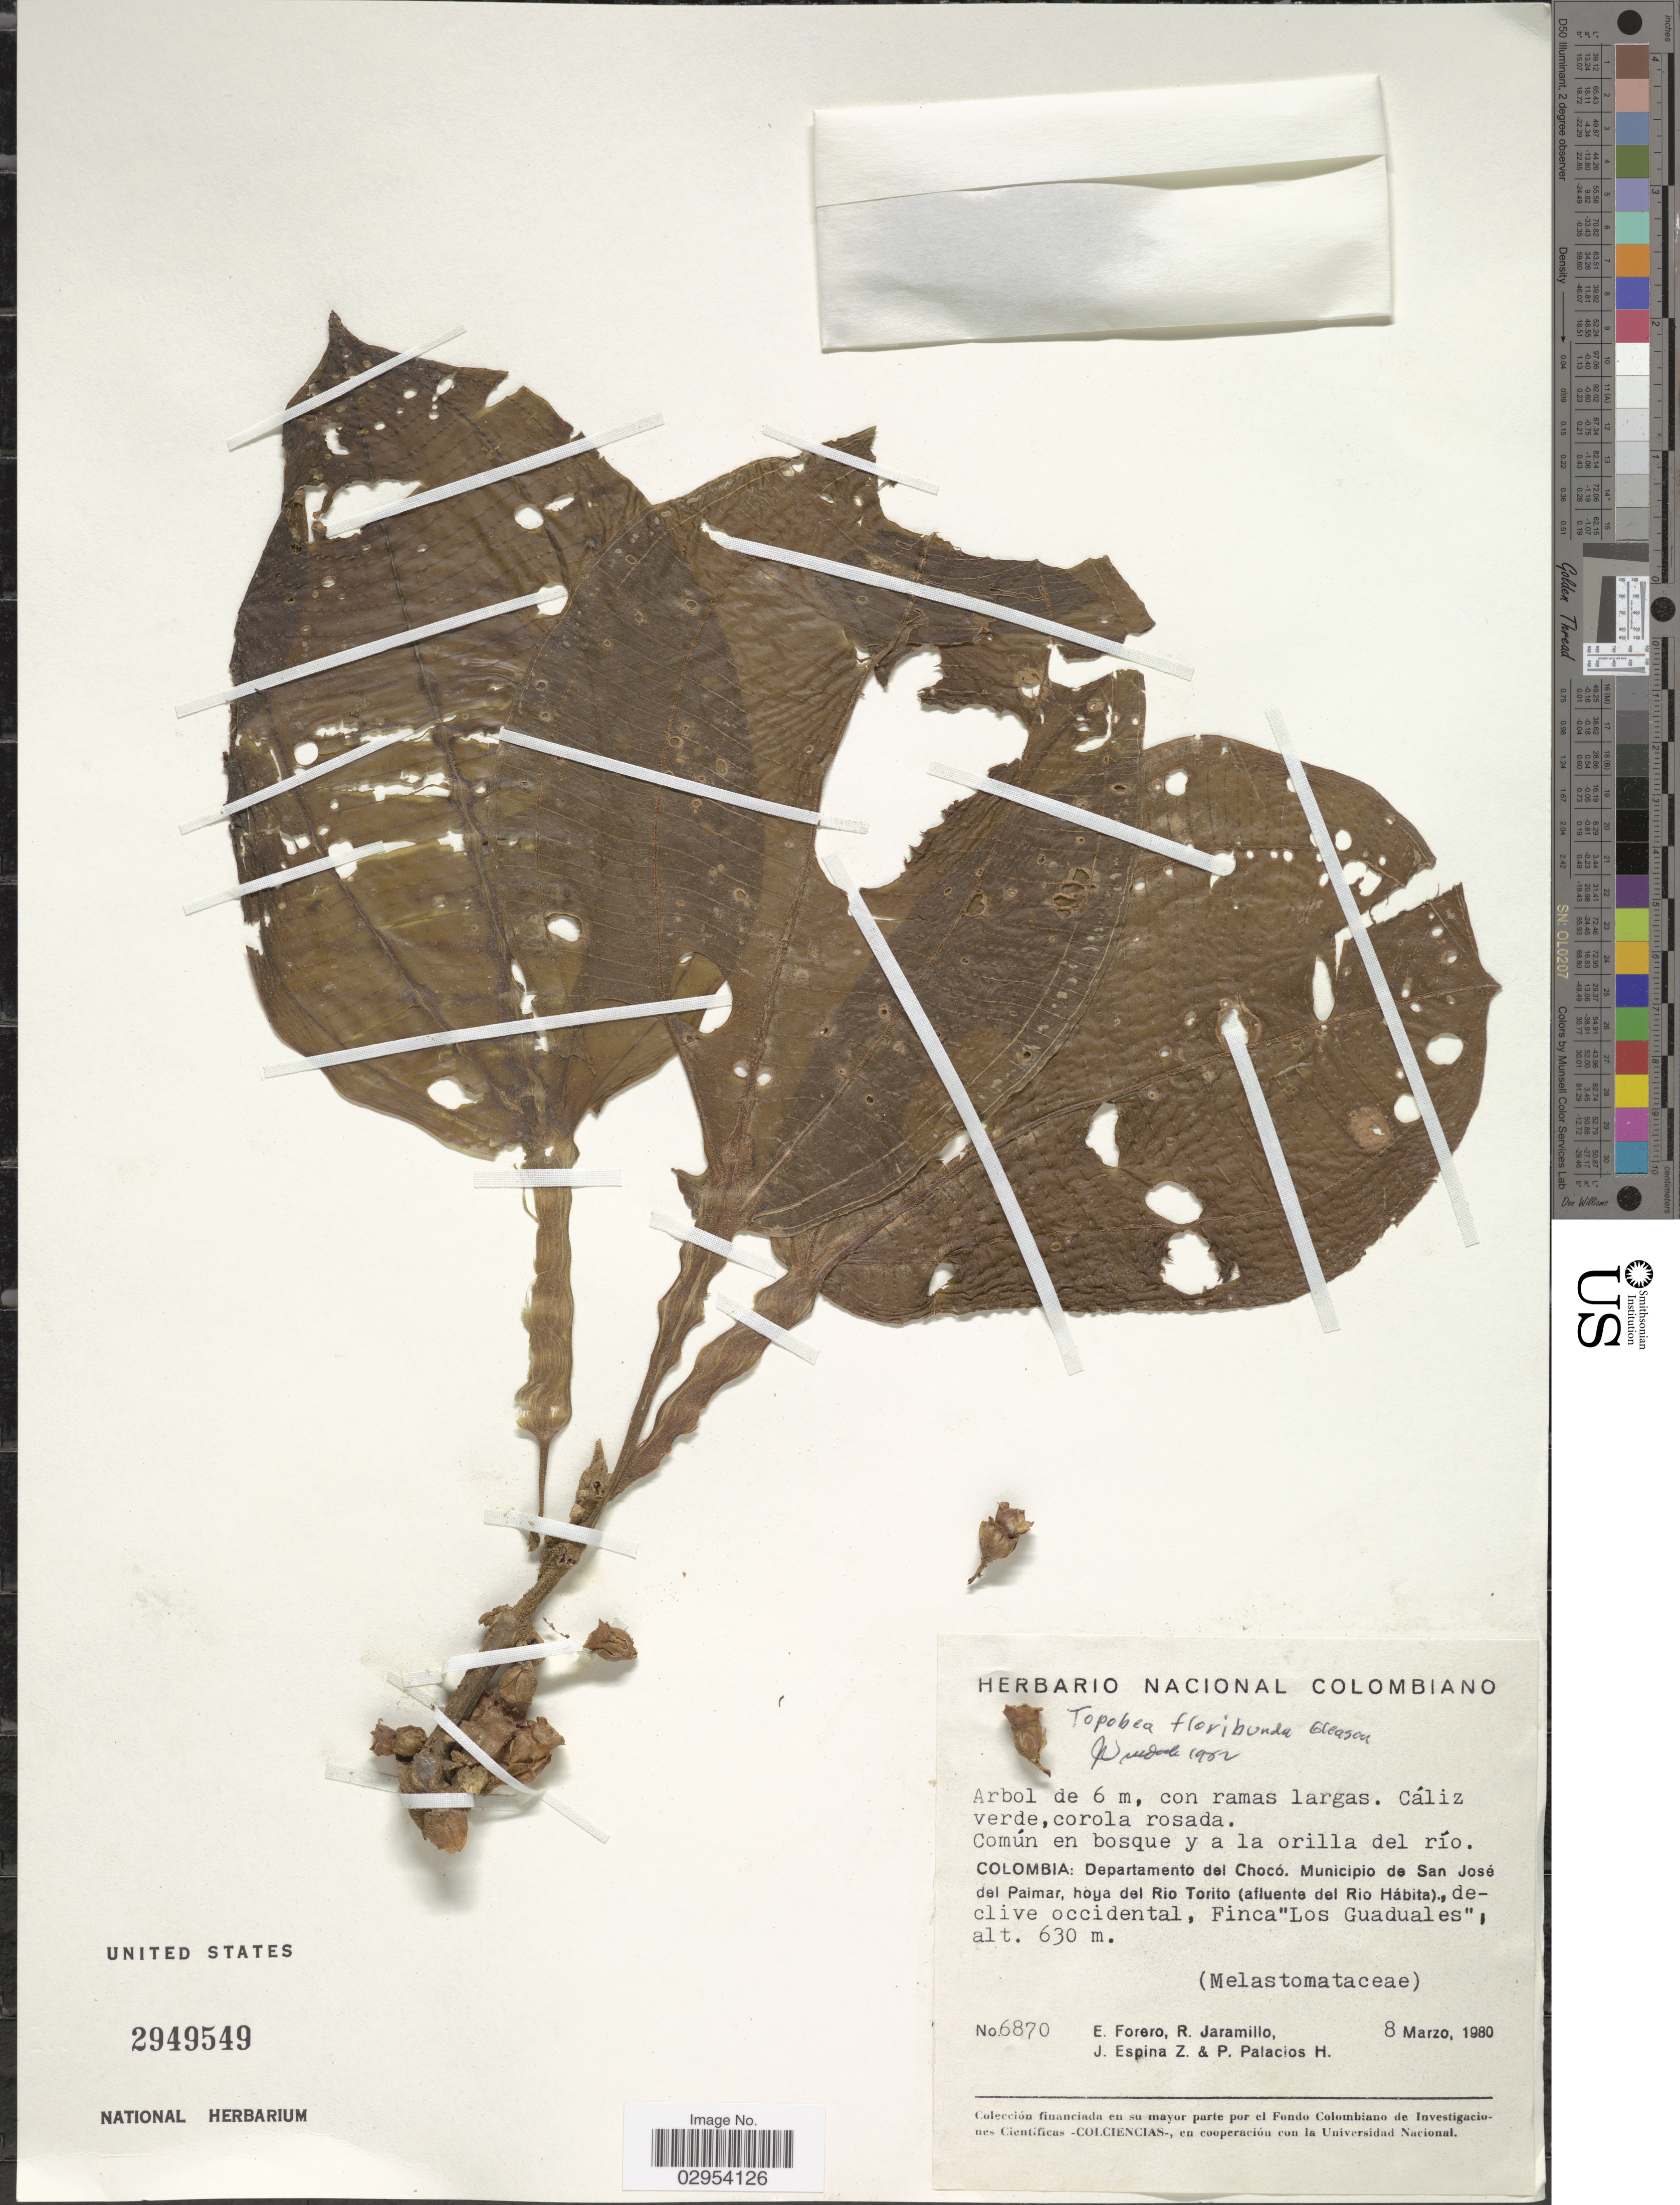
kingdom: Plantae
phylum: Tracheophyta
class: Magnoliopsida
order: Myrtales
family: Melastomataceae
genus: Topobea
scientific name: Topobea floribunda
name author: Gleason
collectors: E. Forero, R. Jaramillo, J. Espina Z. & P. Palacios H.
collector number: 6870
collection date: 1980-03-08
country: Colombia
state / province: Chocó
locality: Municipio de San Josó del Palmar, hoya del Rio Torito (afluente del Rio Hábita), declive occidental, Finca "Los Guaduales". Común en bosque y la orilla del río.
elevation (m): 630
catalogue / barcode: US 2949549